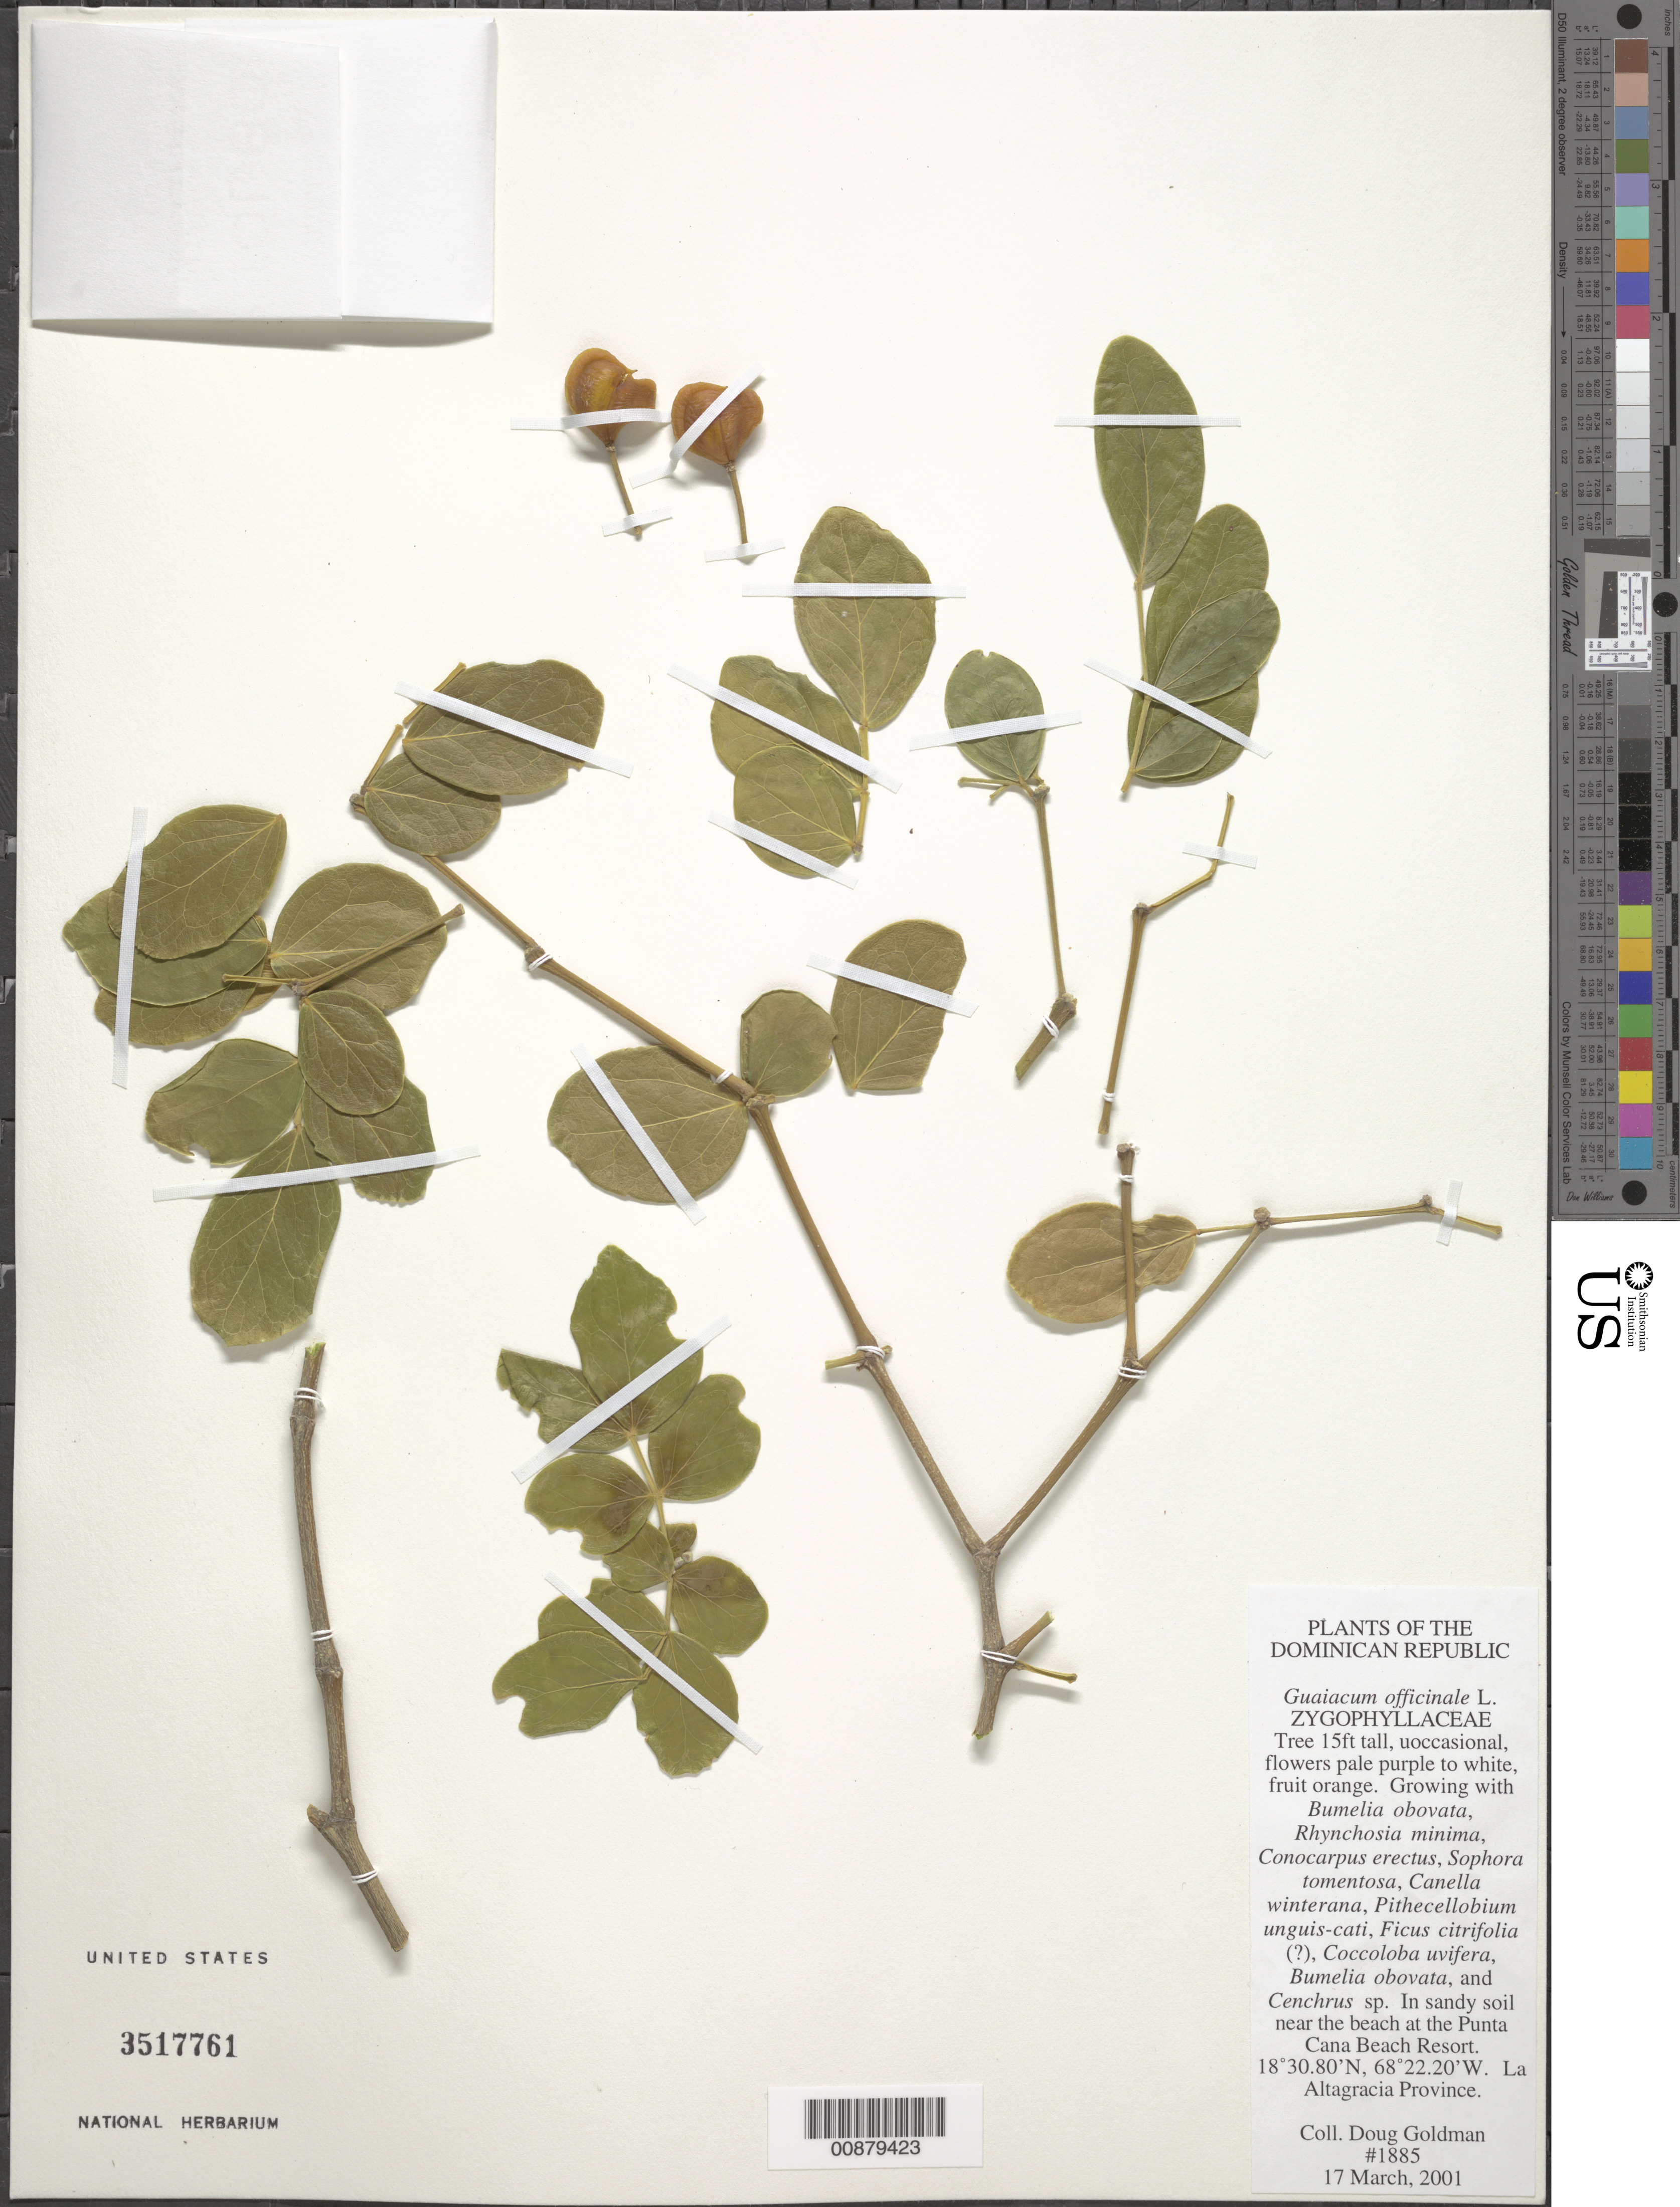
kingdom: Plantae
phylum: Tracheophyta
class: Magnoliopsida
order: Zygophyllales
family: Zygophyllaceae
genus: Guaiacum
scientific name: Guaiacum officinale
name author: L.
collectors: D. H. Goldman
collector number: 1885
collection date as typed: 17 Mar 2001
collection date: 2001-03-17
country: Dominican Republic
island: Hispaniola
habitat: In sandy soil near the beach.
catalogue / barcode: US 3517761